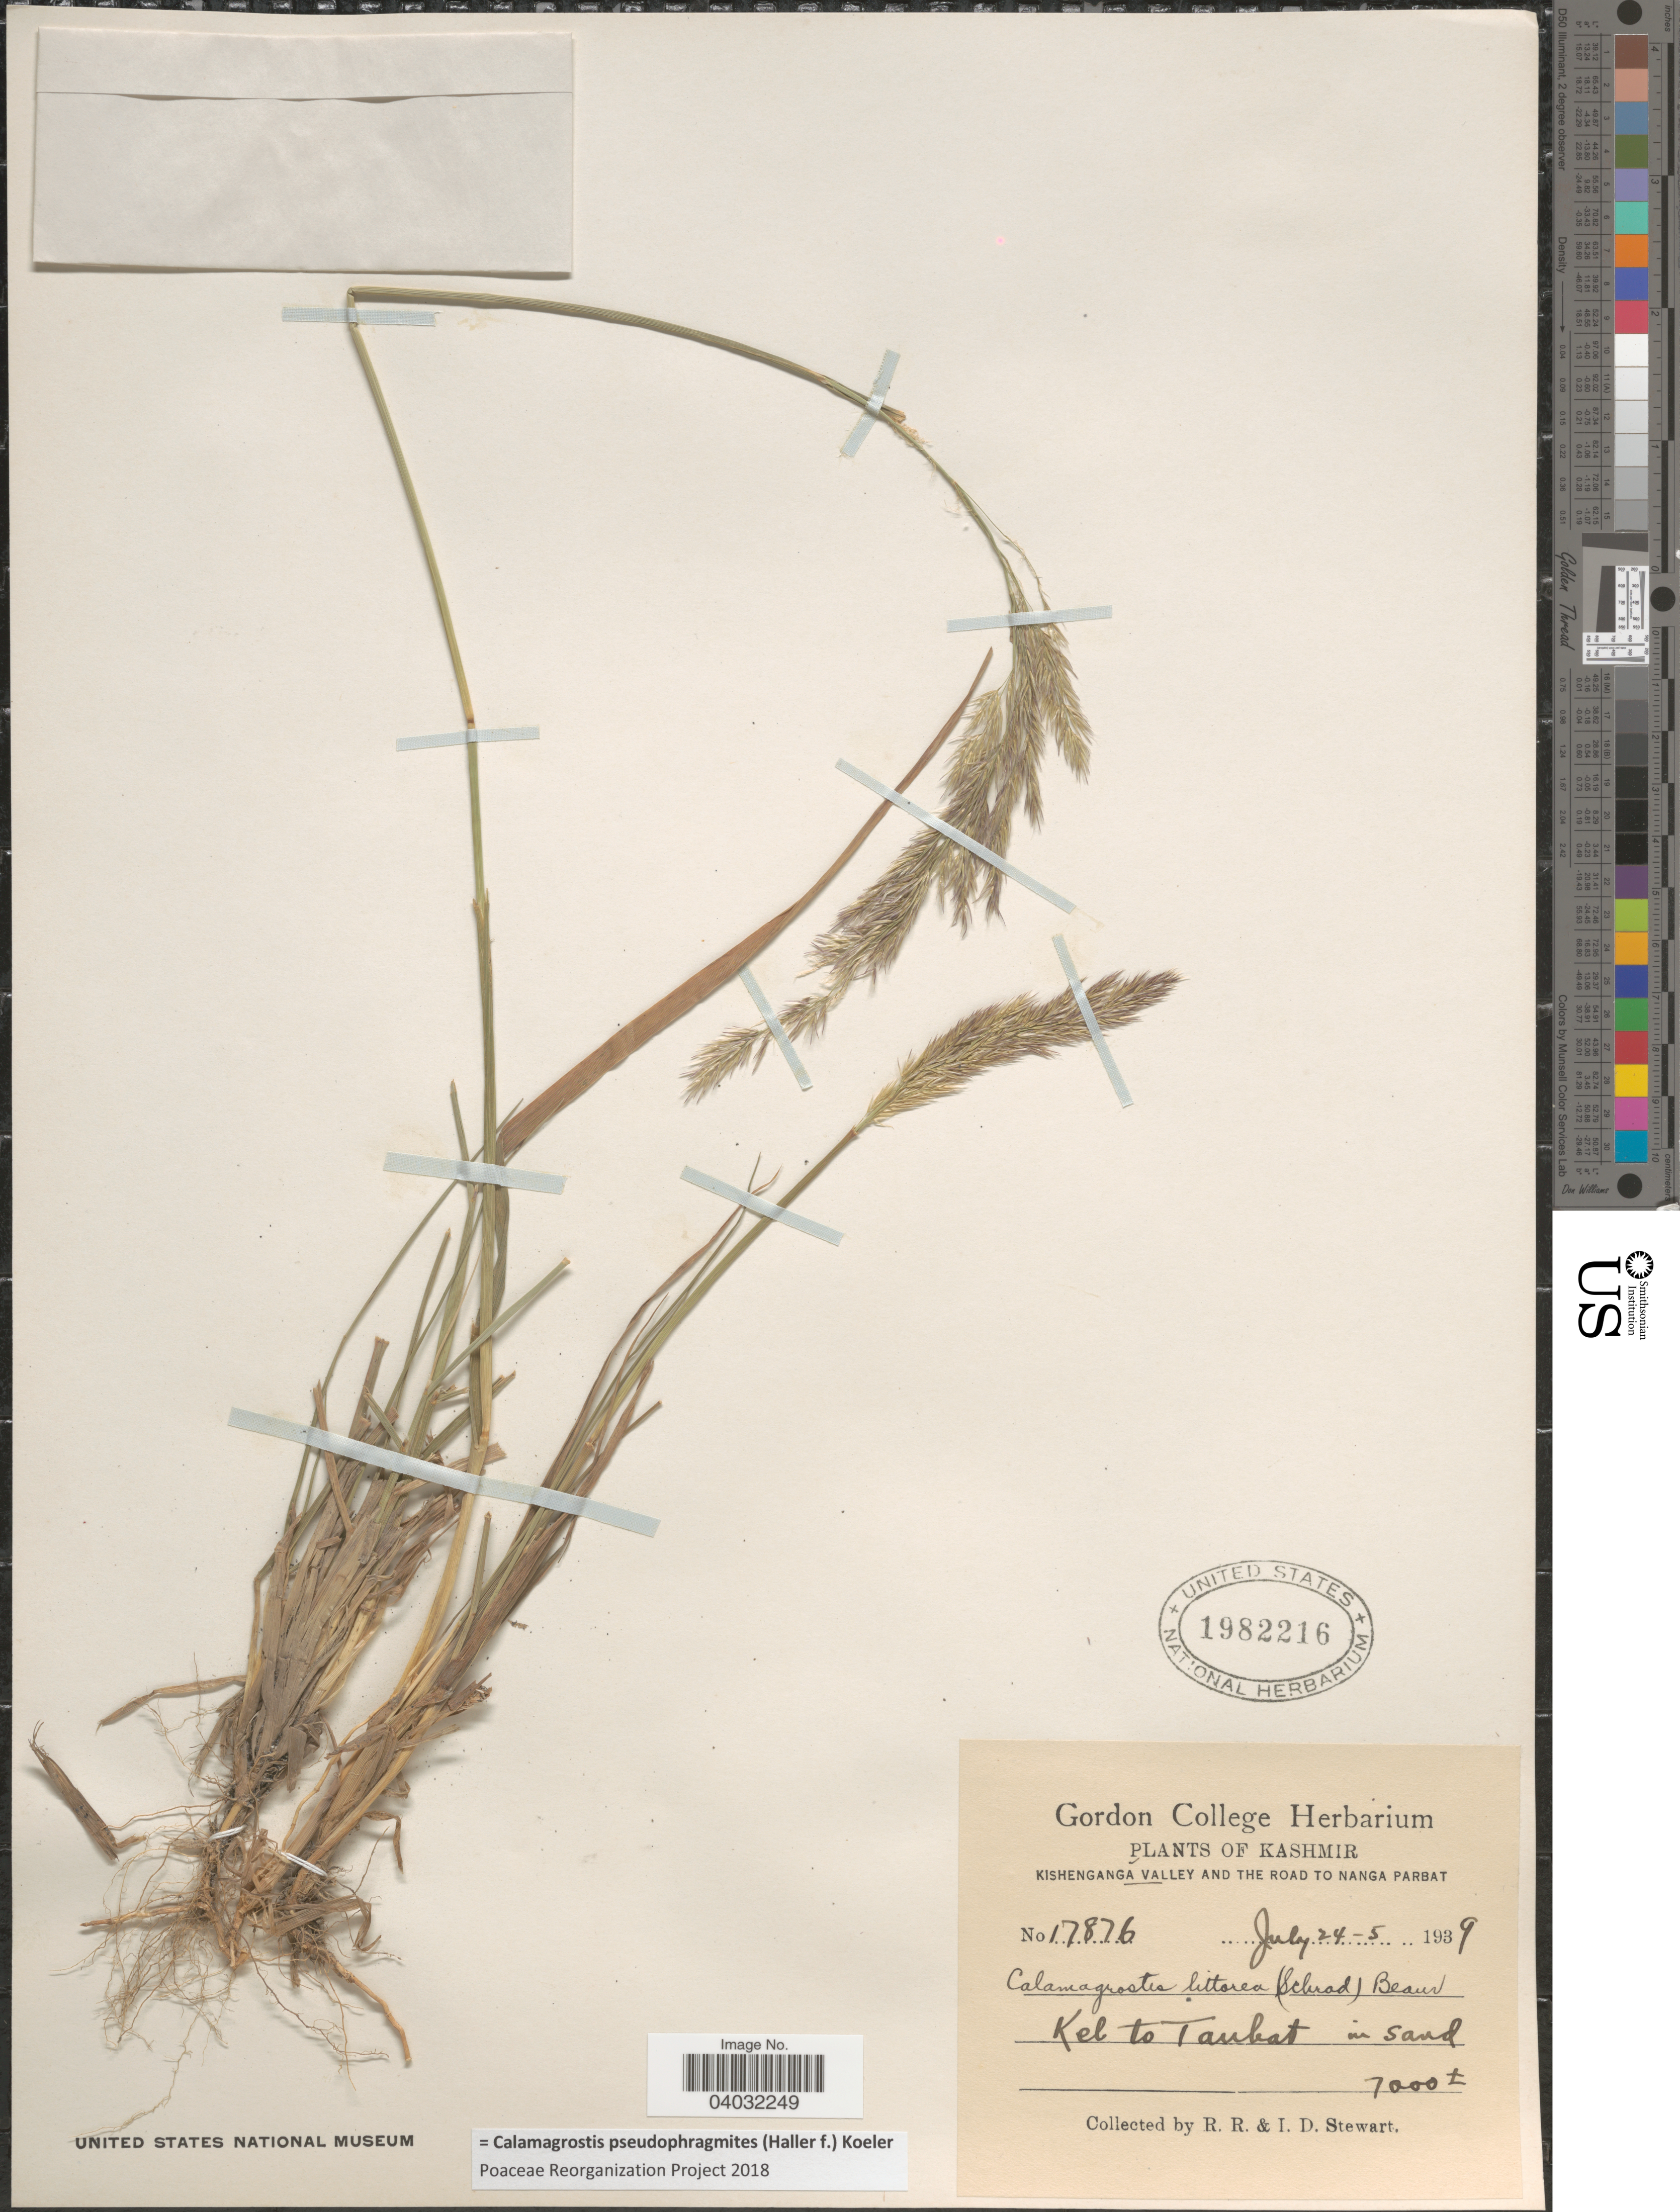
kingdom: Plantae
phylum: Tracheophyta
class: Liliopsida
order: Poales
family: Poaceae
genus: Calamagrostis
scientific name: Calamagrostis pseudophragmites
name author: (Haller f.) Koeler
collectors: R. Stewart & I. Stewart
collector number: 17876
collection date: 1939-07-05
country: India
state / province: Jammu and Kashmir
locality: Kashmir. Kishenganga Valley and the road to Nanga Parbat. Kel to Tanbat in sand.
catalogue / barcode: US 1982216